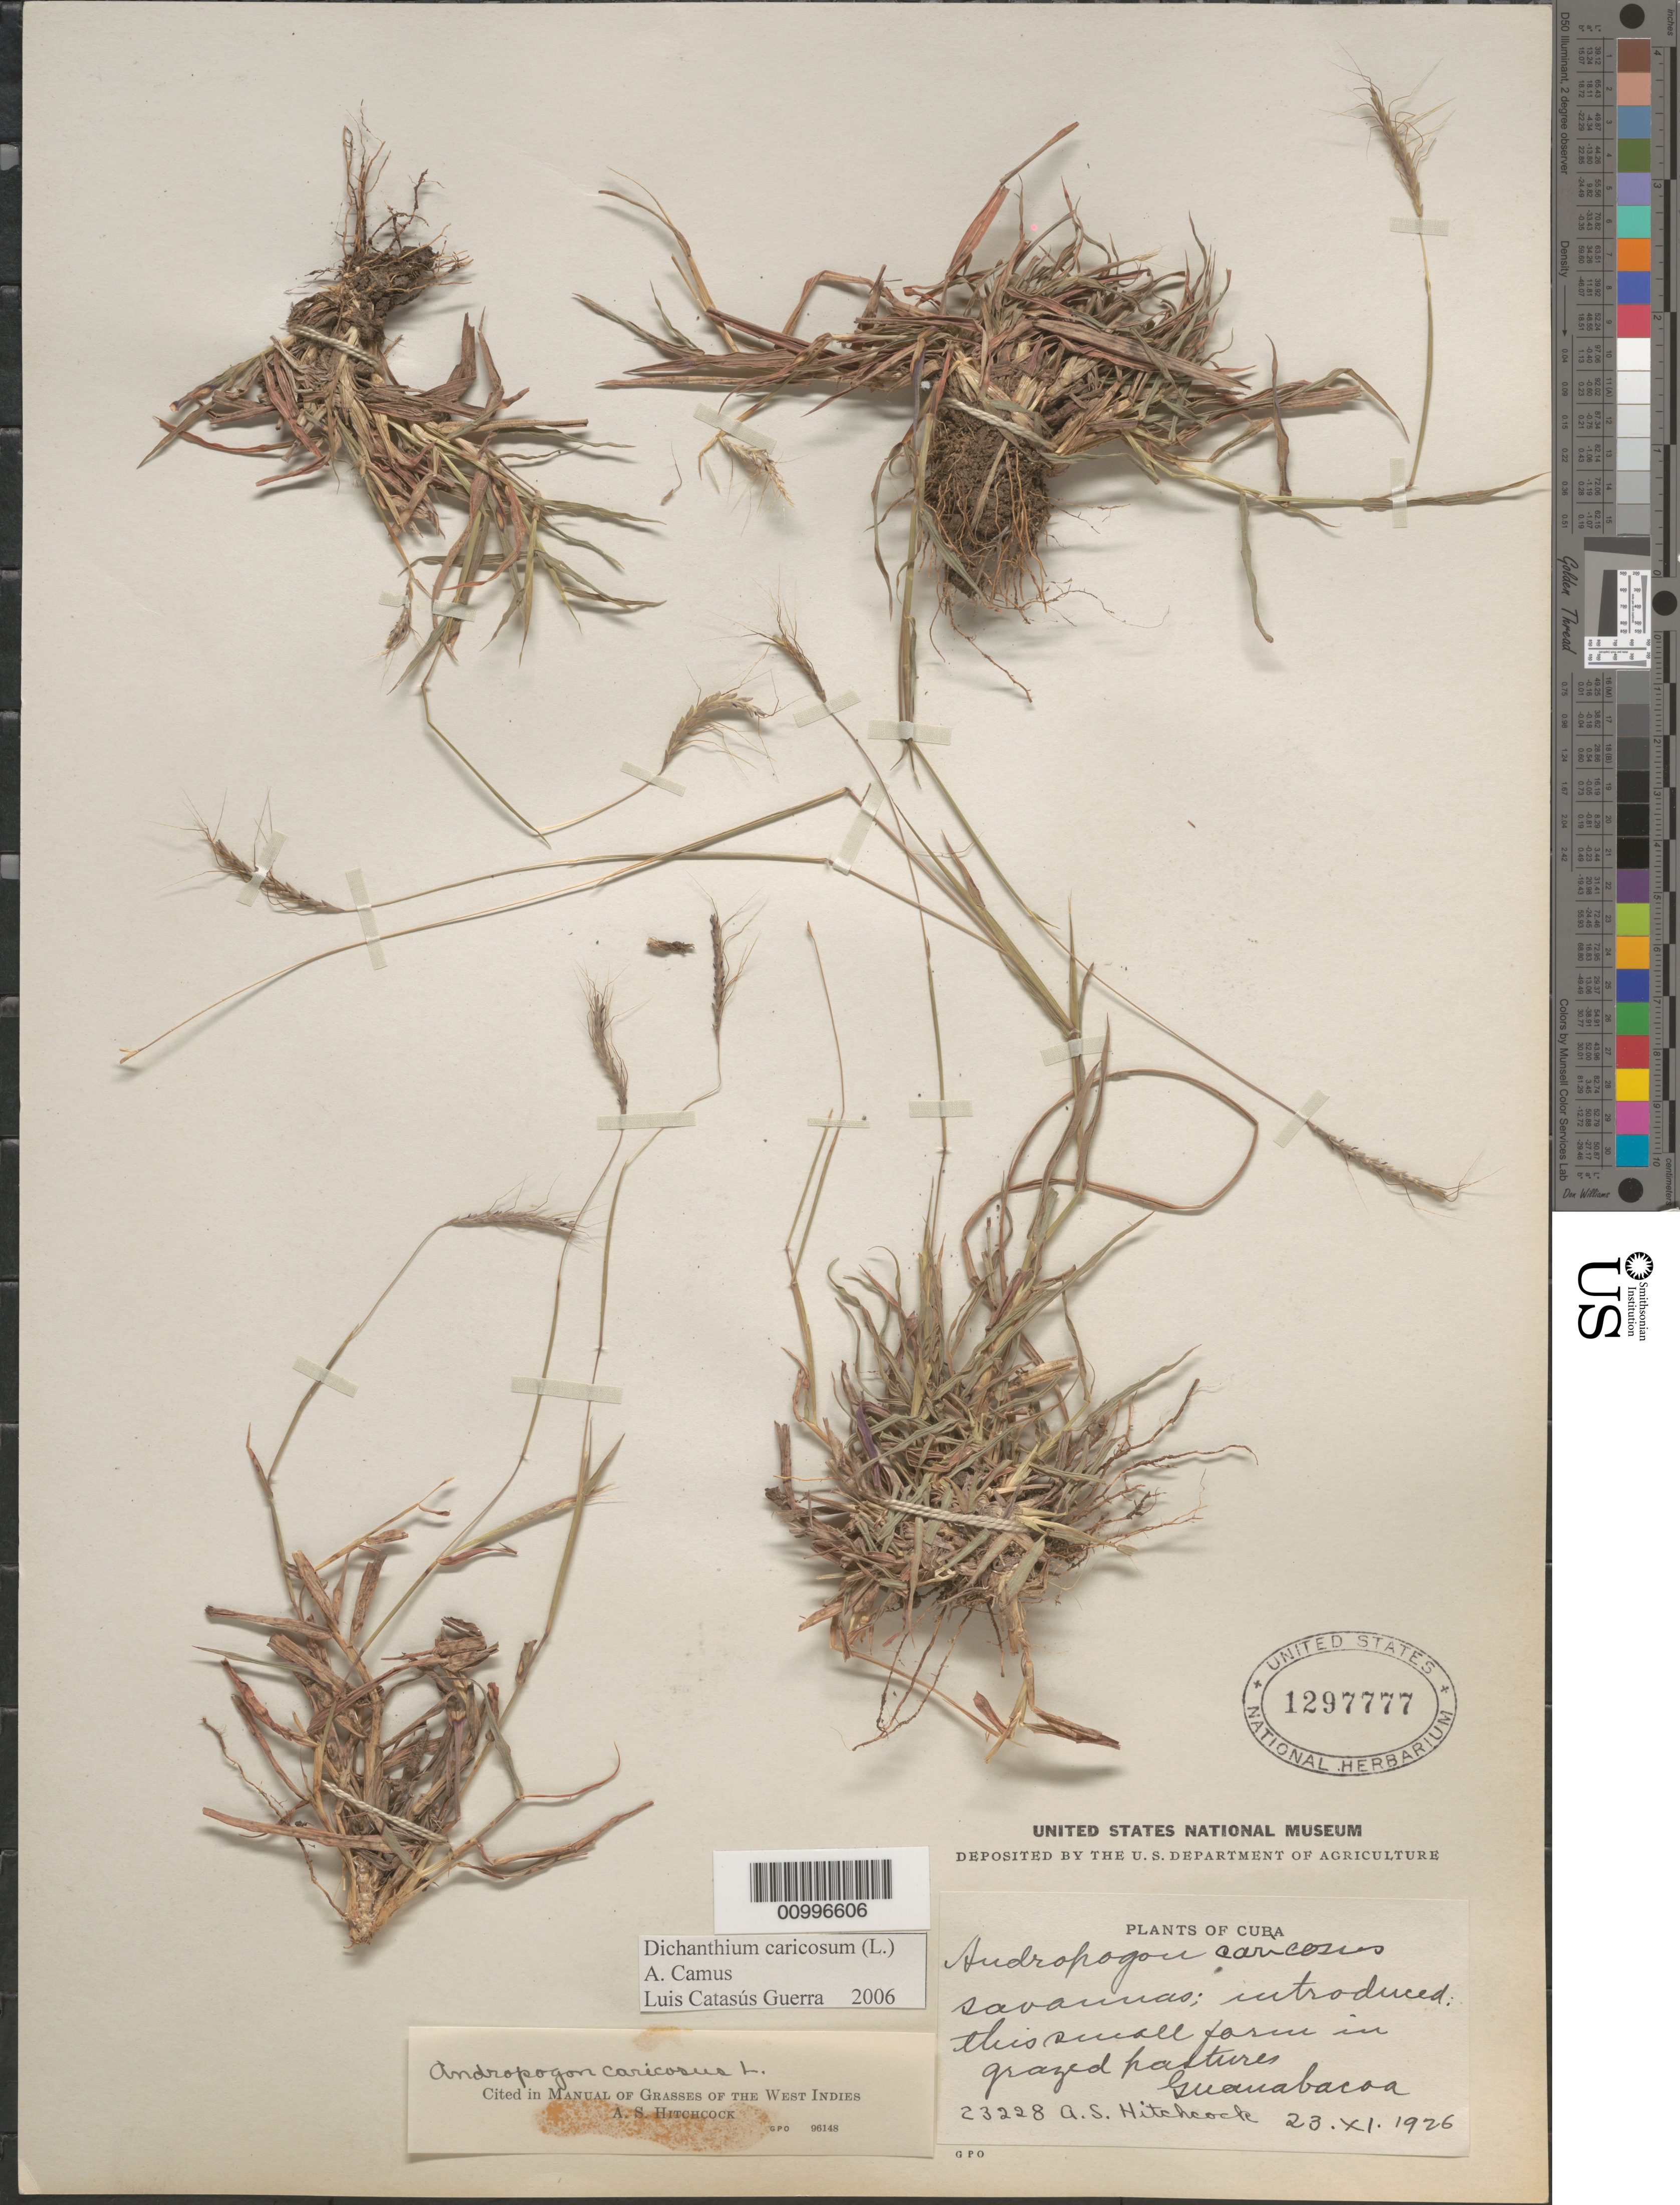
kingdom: Plantae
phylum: Tracheophyta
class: Liliopsida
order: Poales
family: Poaceae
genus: Dichanthium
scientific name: Dichanthium caricosum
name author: (L.) A. Camus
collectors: A. S. Hitchcock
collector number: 23228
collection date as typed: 23 Nov 1926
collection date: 1926-11-23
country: Cuba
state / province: La Habana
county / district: Municipio Guanabacoa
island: Cuba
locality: Guanabacoa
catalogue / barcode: US 1297777